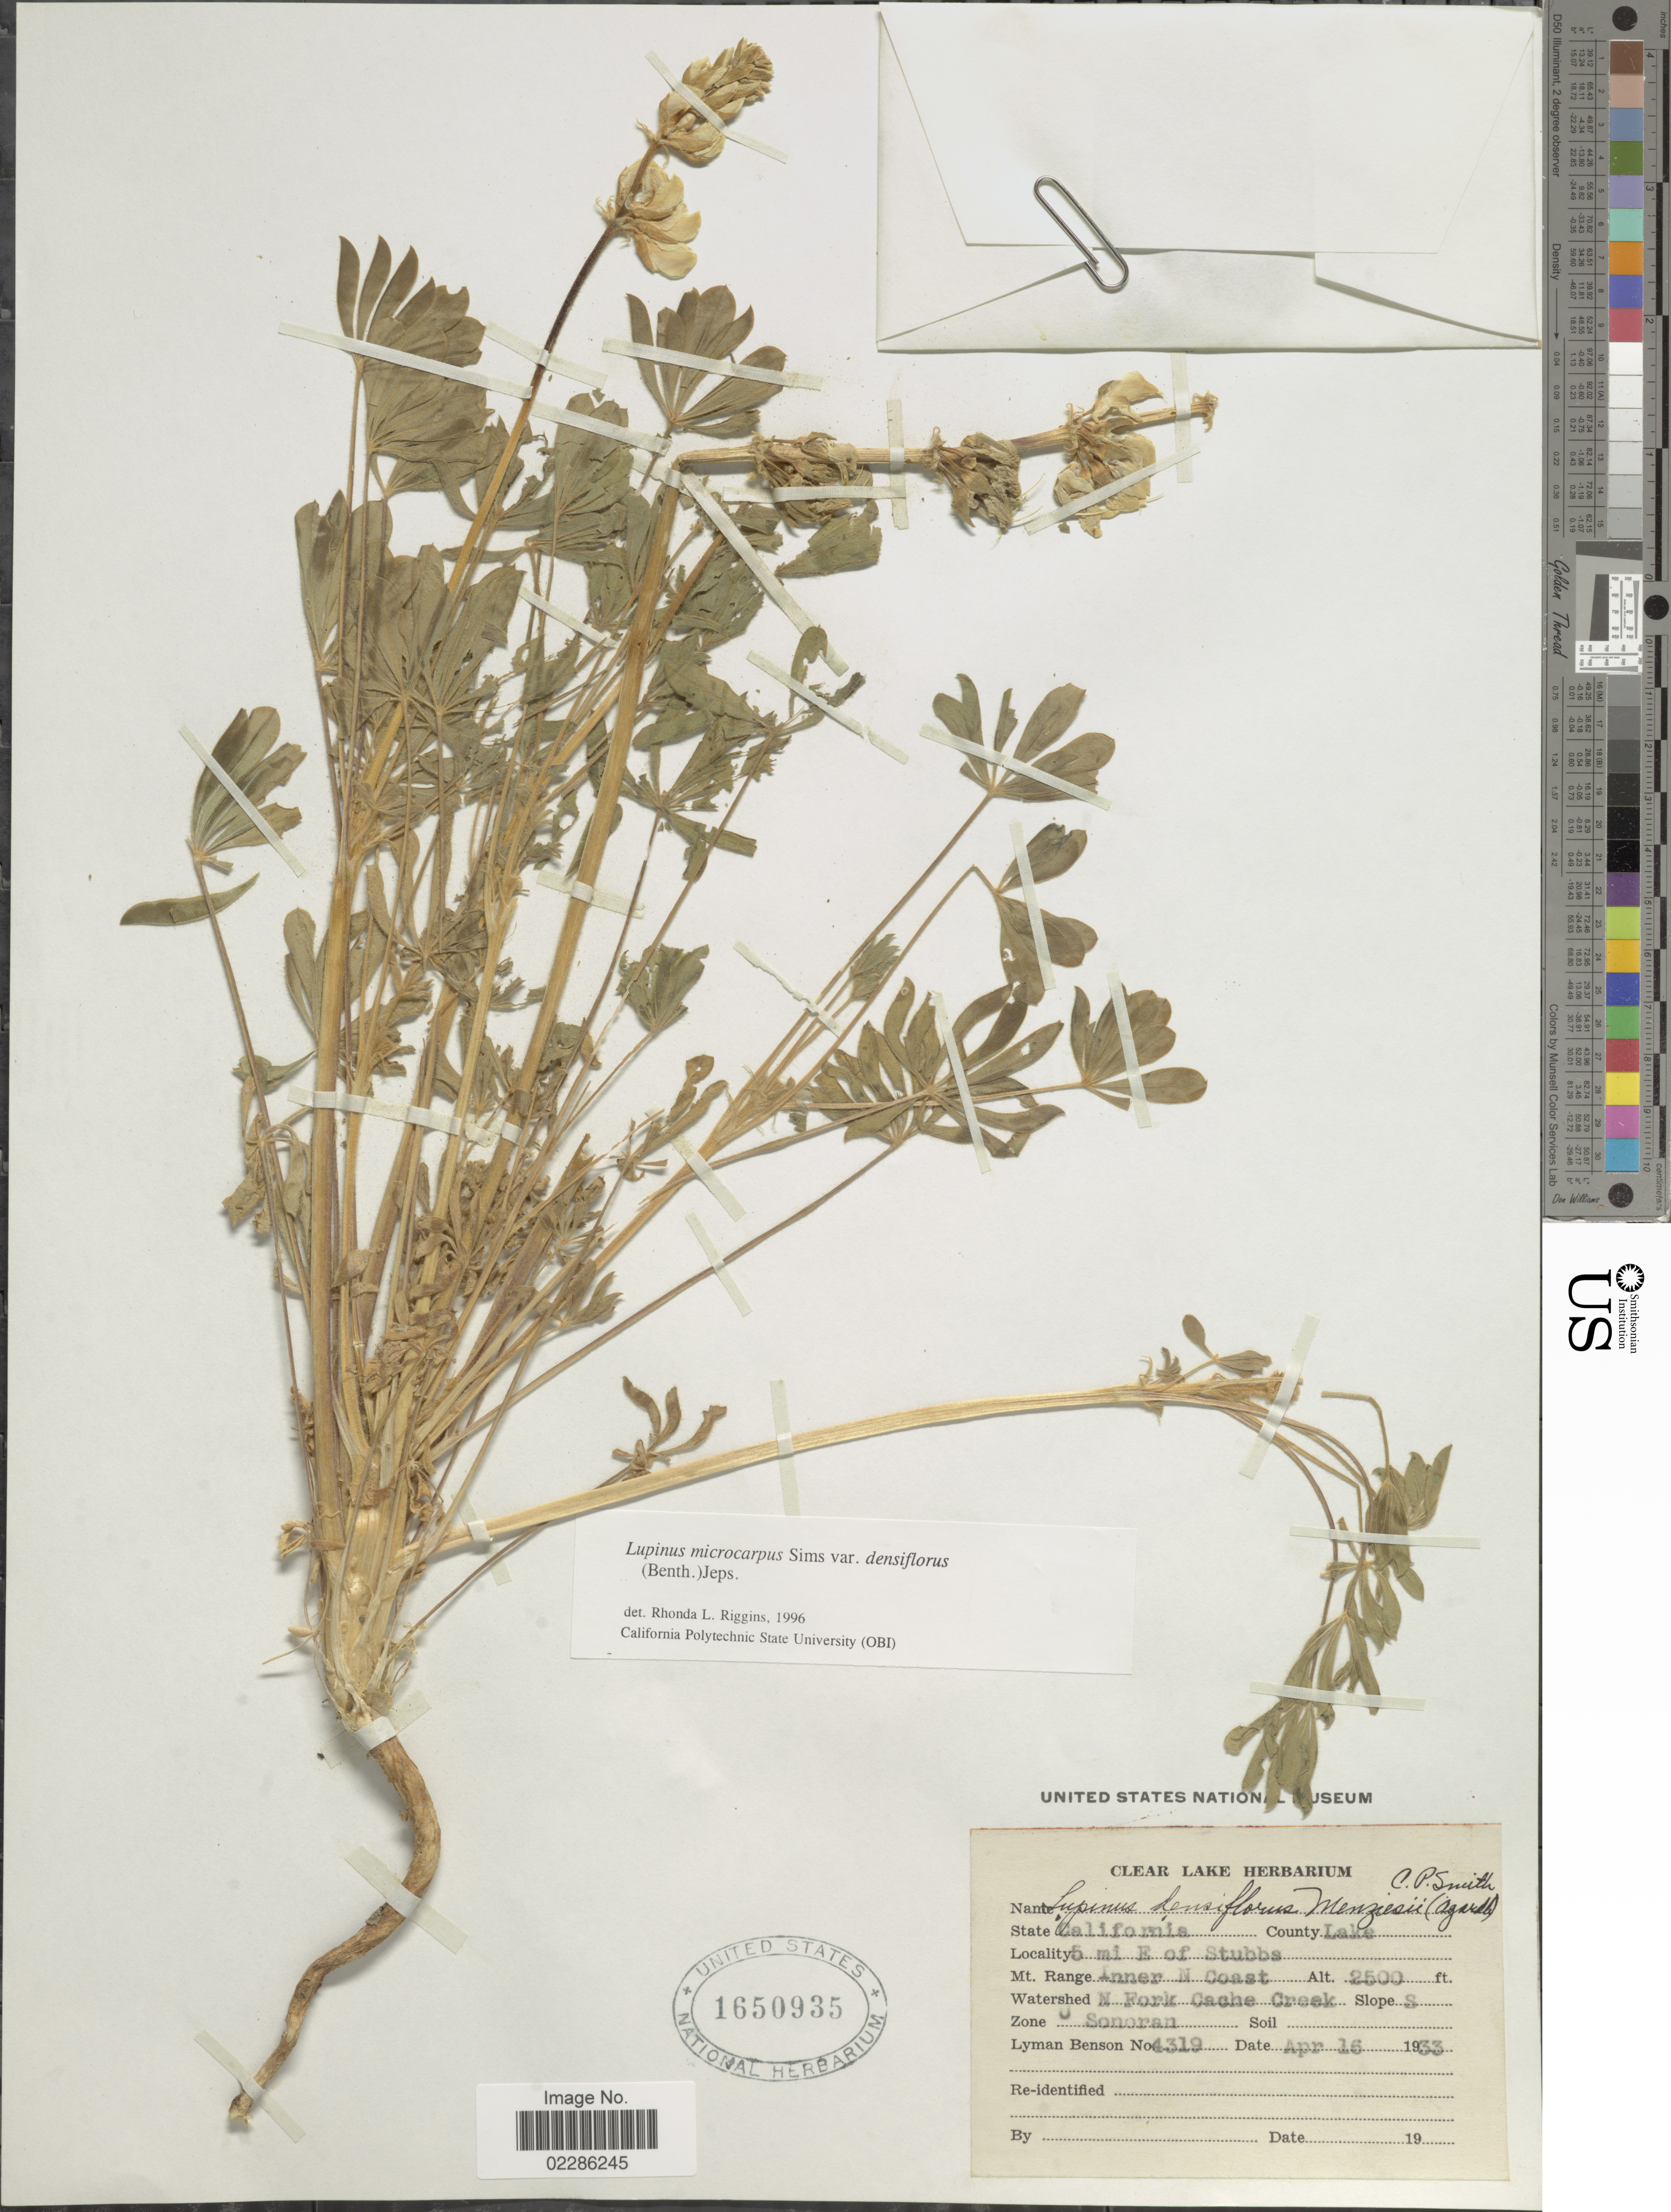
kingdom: Plantae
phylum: Tracheophyta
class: Magnoliopsida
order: Fabales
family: Fabaceae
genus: Lupinus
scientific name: Lupinus microcarpus var. densiflorus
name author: (Benth.) Jeps.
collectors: L. D. Benson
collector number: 4319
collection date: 1933-04-16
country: United States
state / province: California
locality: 5 mi E of Stubbs, Mt Range Inner N Coast, Watershed N Fork Cache Creek, Zone O Sonoran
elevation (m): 762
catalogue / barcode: US 1650935